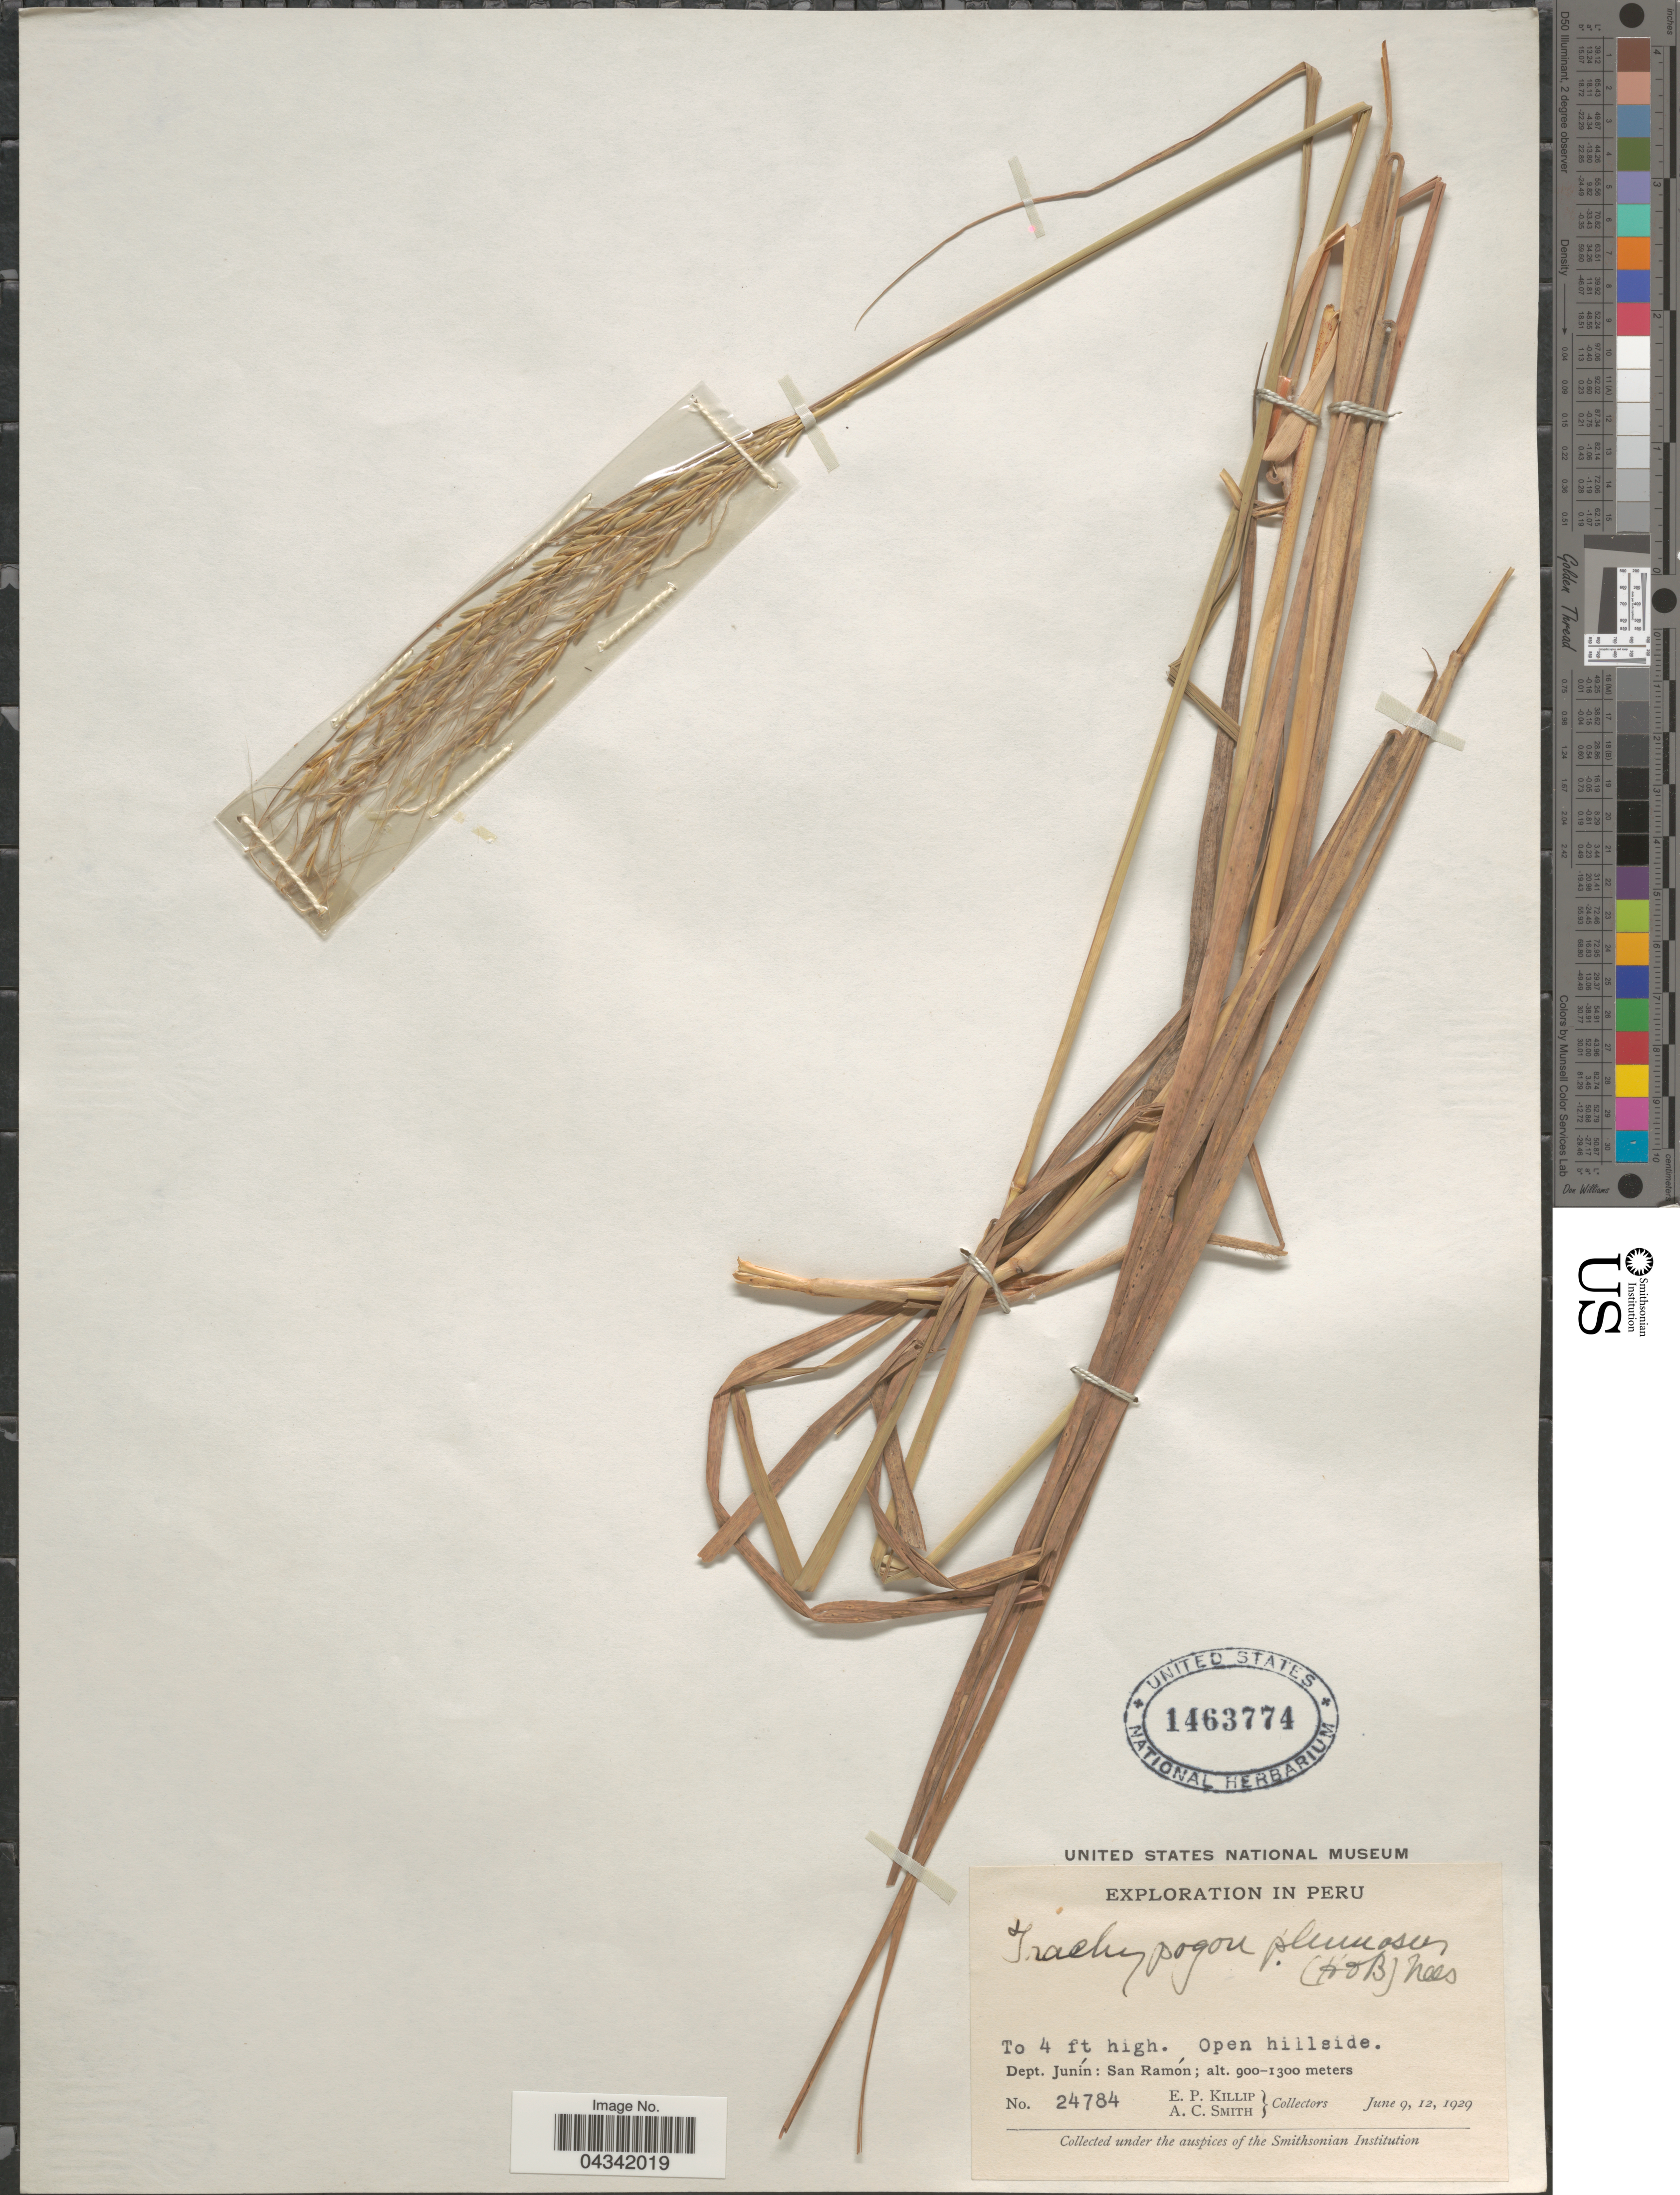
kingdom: Plantae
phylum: Tracheophyta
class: Liliopsida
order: Poales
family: Poaceae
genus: Trachypogon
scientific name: Trachypogon spicatus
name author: (L. f.) Kuntze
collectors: E. P. Killip & A. C. Smith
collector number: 24784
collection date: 1929-06-09/1929-06-12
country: Peru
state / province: Junín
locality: Exploration in Peru. Open hillside. Dept. Junín: San Ramón.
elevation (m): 900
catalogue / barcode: US 1463774